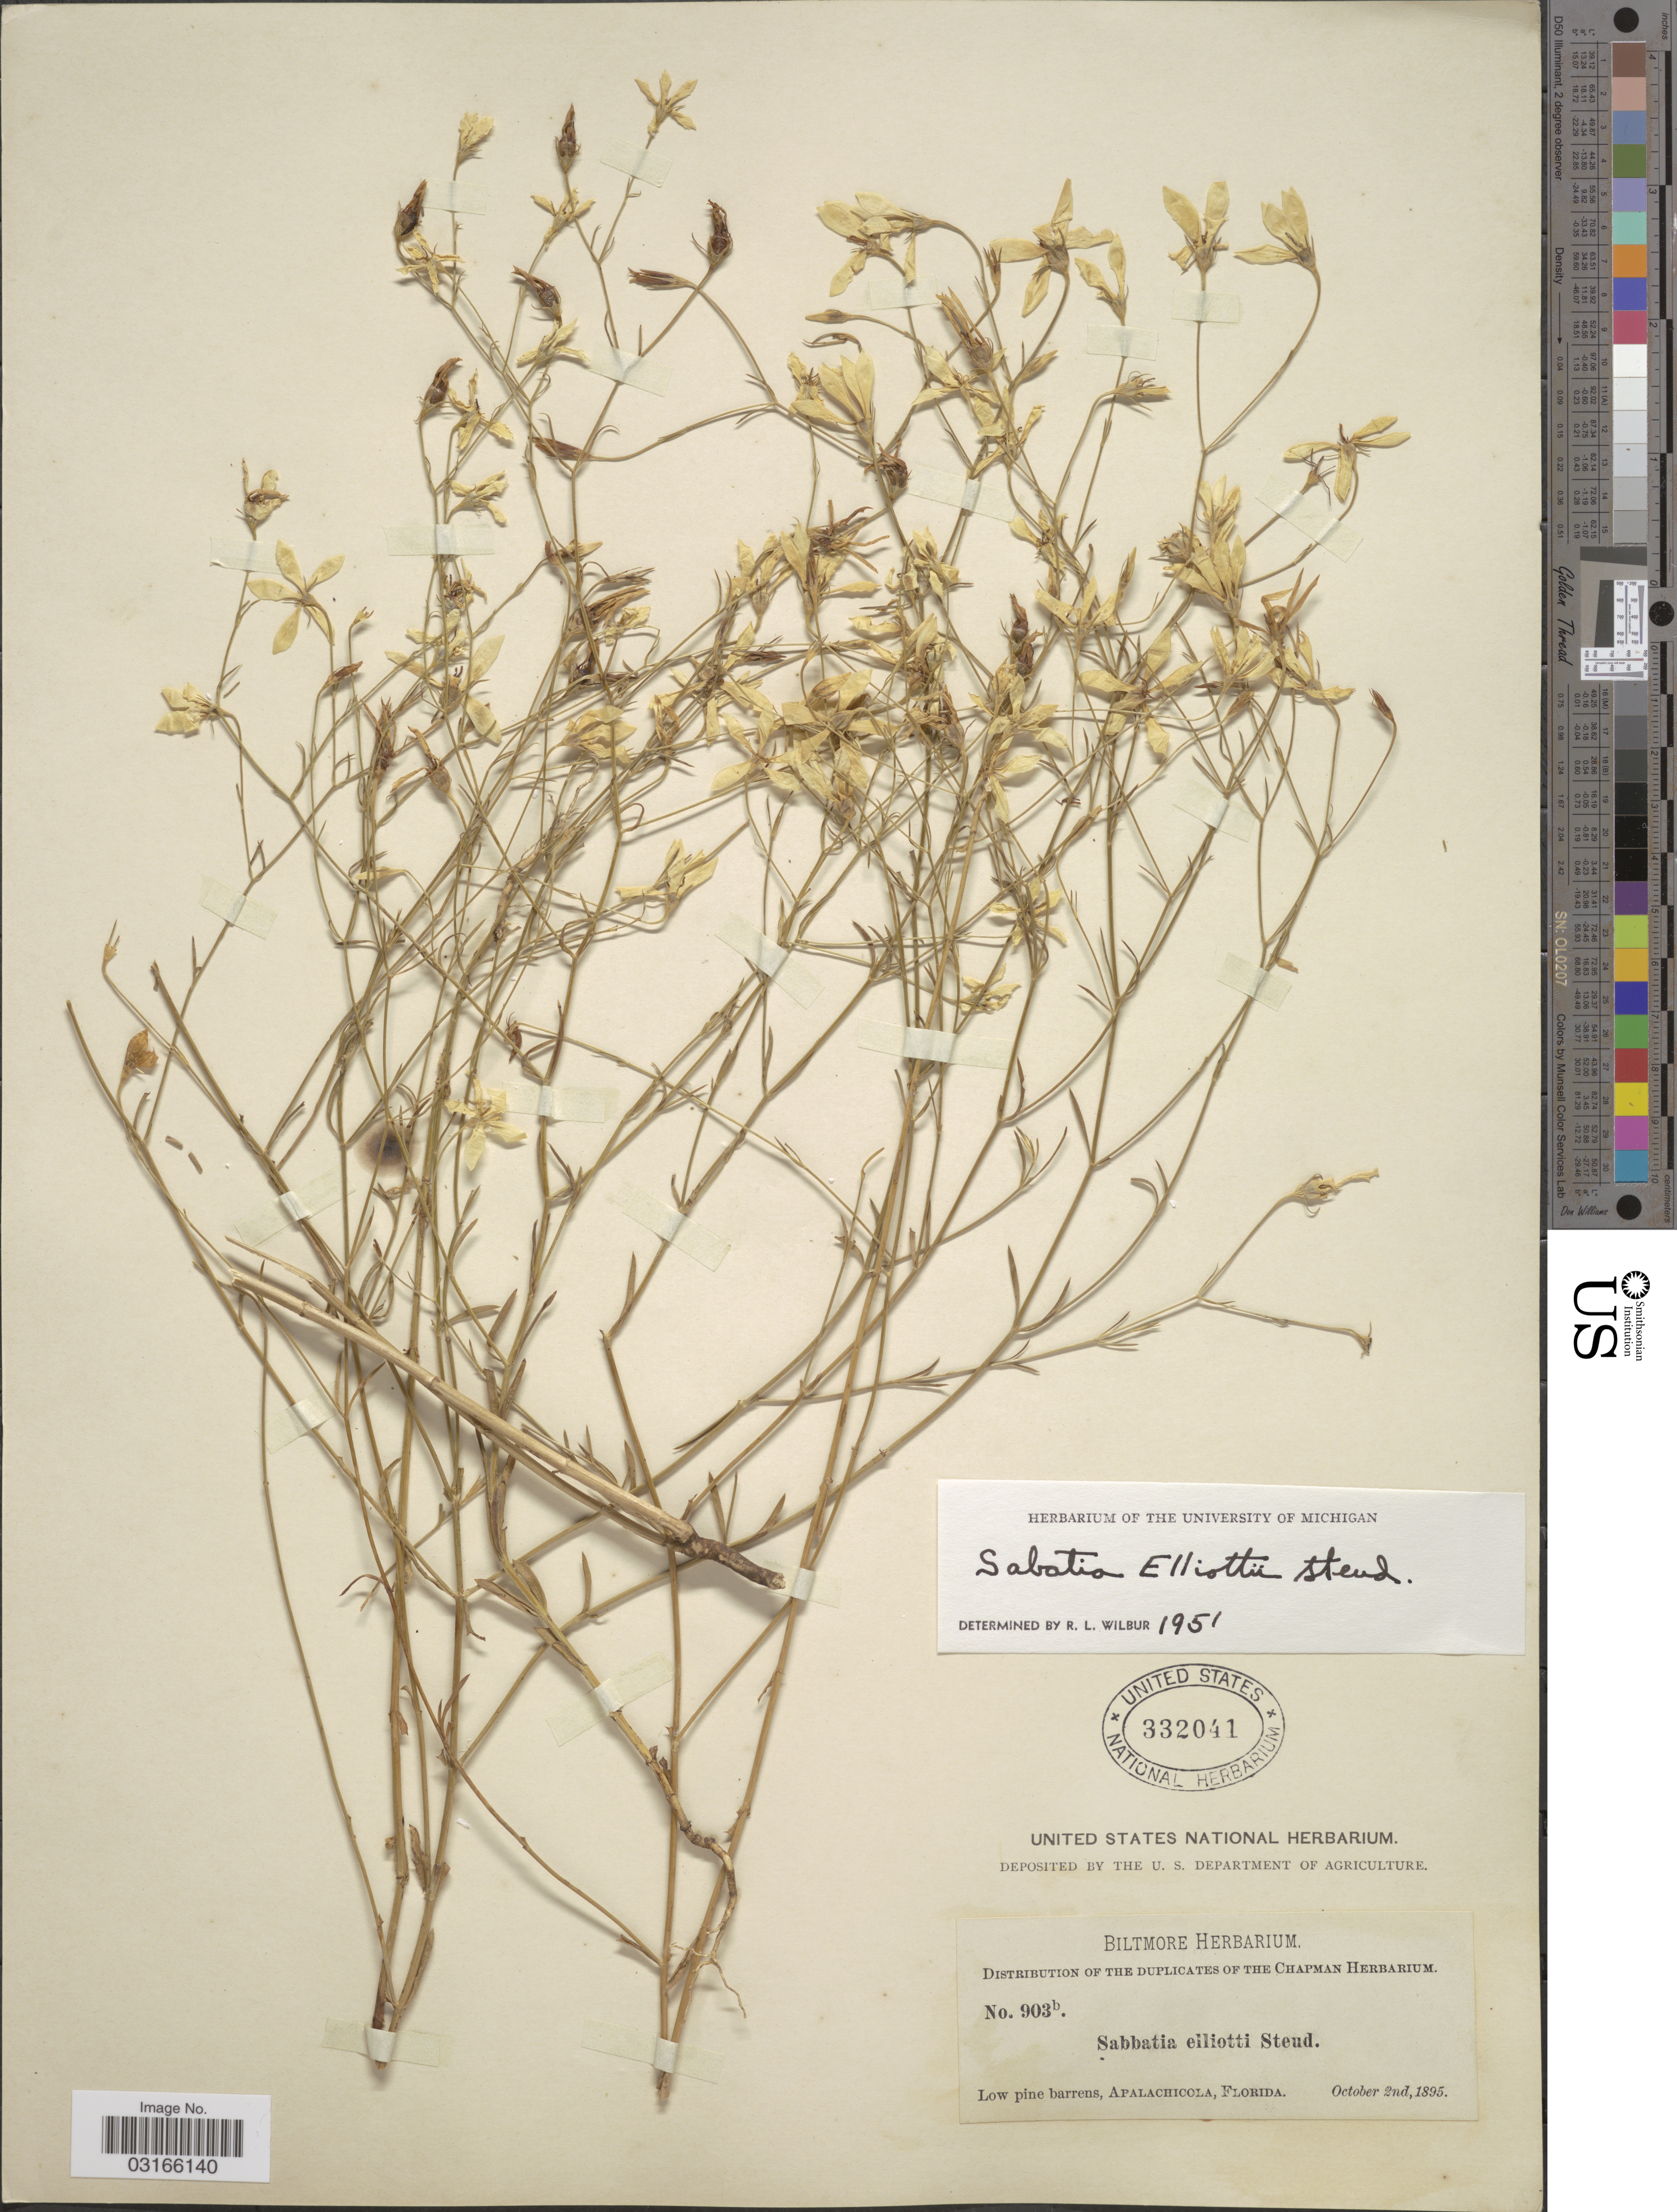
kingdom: Plantae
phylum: Tracheophyta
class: Magnoliopsida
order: Gentianales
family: Gentianaceae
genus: Sabatia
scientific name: Sabatia brevifolia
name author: Raf.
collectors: ex herb. Biltmore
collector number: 903b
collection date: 1895-10-02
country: United States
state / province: Florida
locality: Low pine barrens, Apalachicola.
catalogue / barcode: US 332041